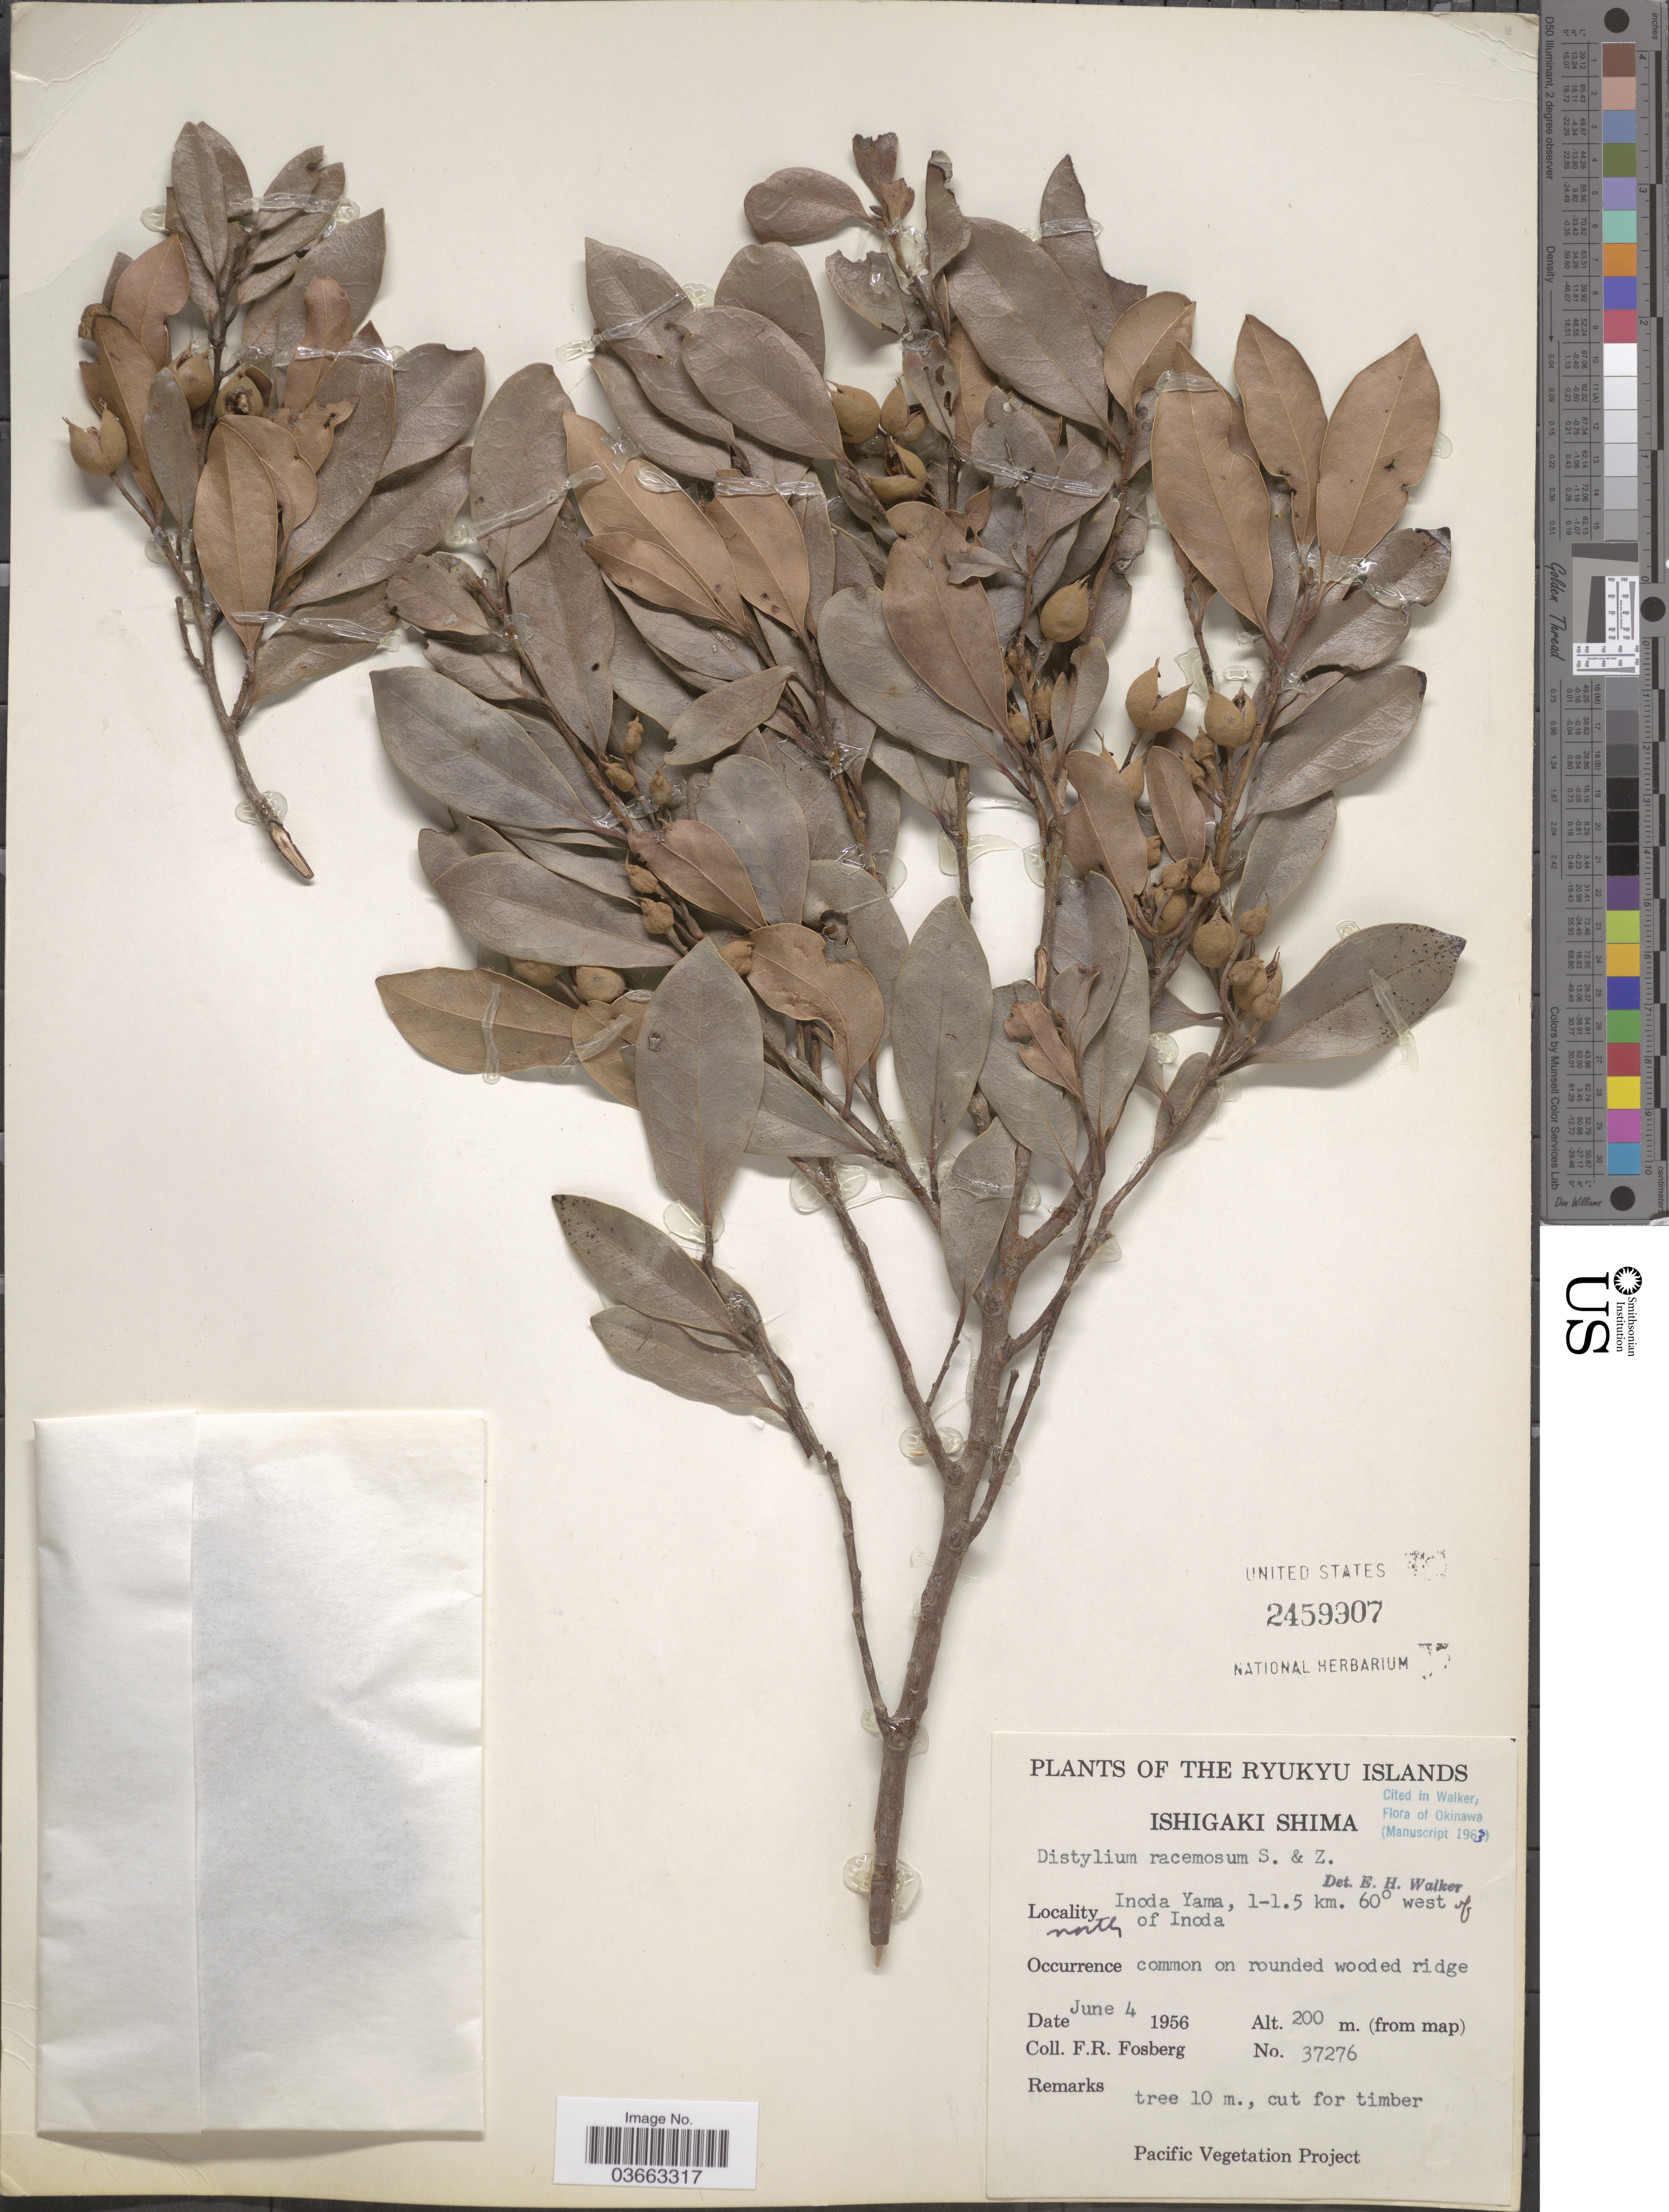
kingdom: Plantae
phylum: Tracheophyta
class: Magnoliopsida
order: Saxifragales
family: Hamamelidaceae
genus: Distylium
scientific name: Distylium racemosum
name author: Siebold & Zucc.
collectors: F. R. Fosberg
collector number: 37276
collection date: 1956-06-04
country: Japan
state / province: Okinawa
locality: The Ryukyu Islands. Ishigaki Shima. Inoda Yama, 1-1.5 km. 60° west of north of Inoda.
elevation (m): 200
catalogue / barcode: US 2459907